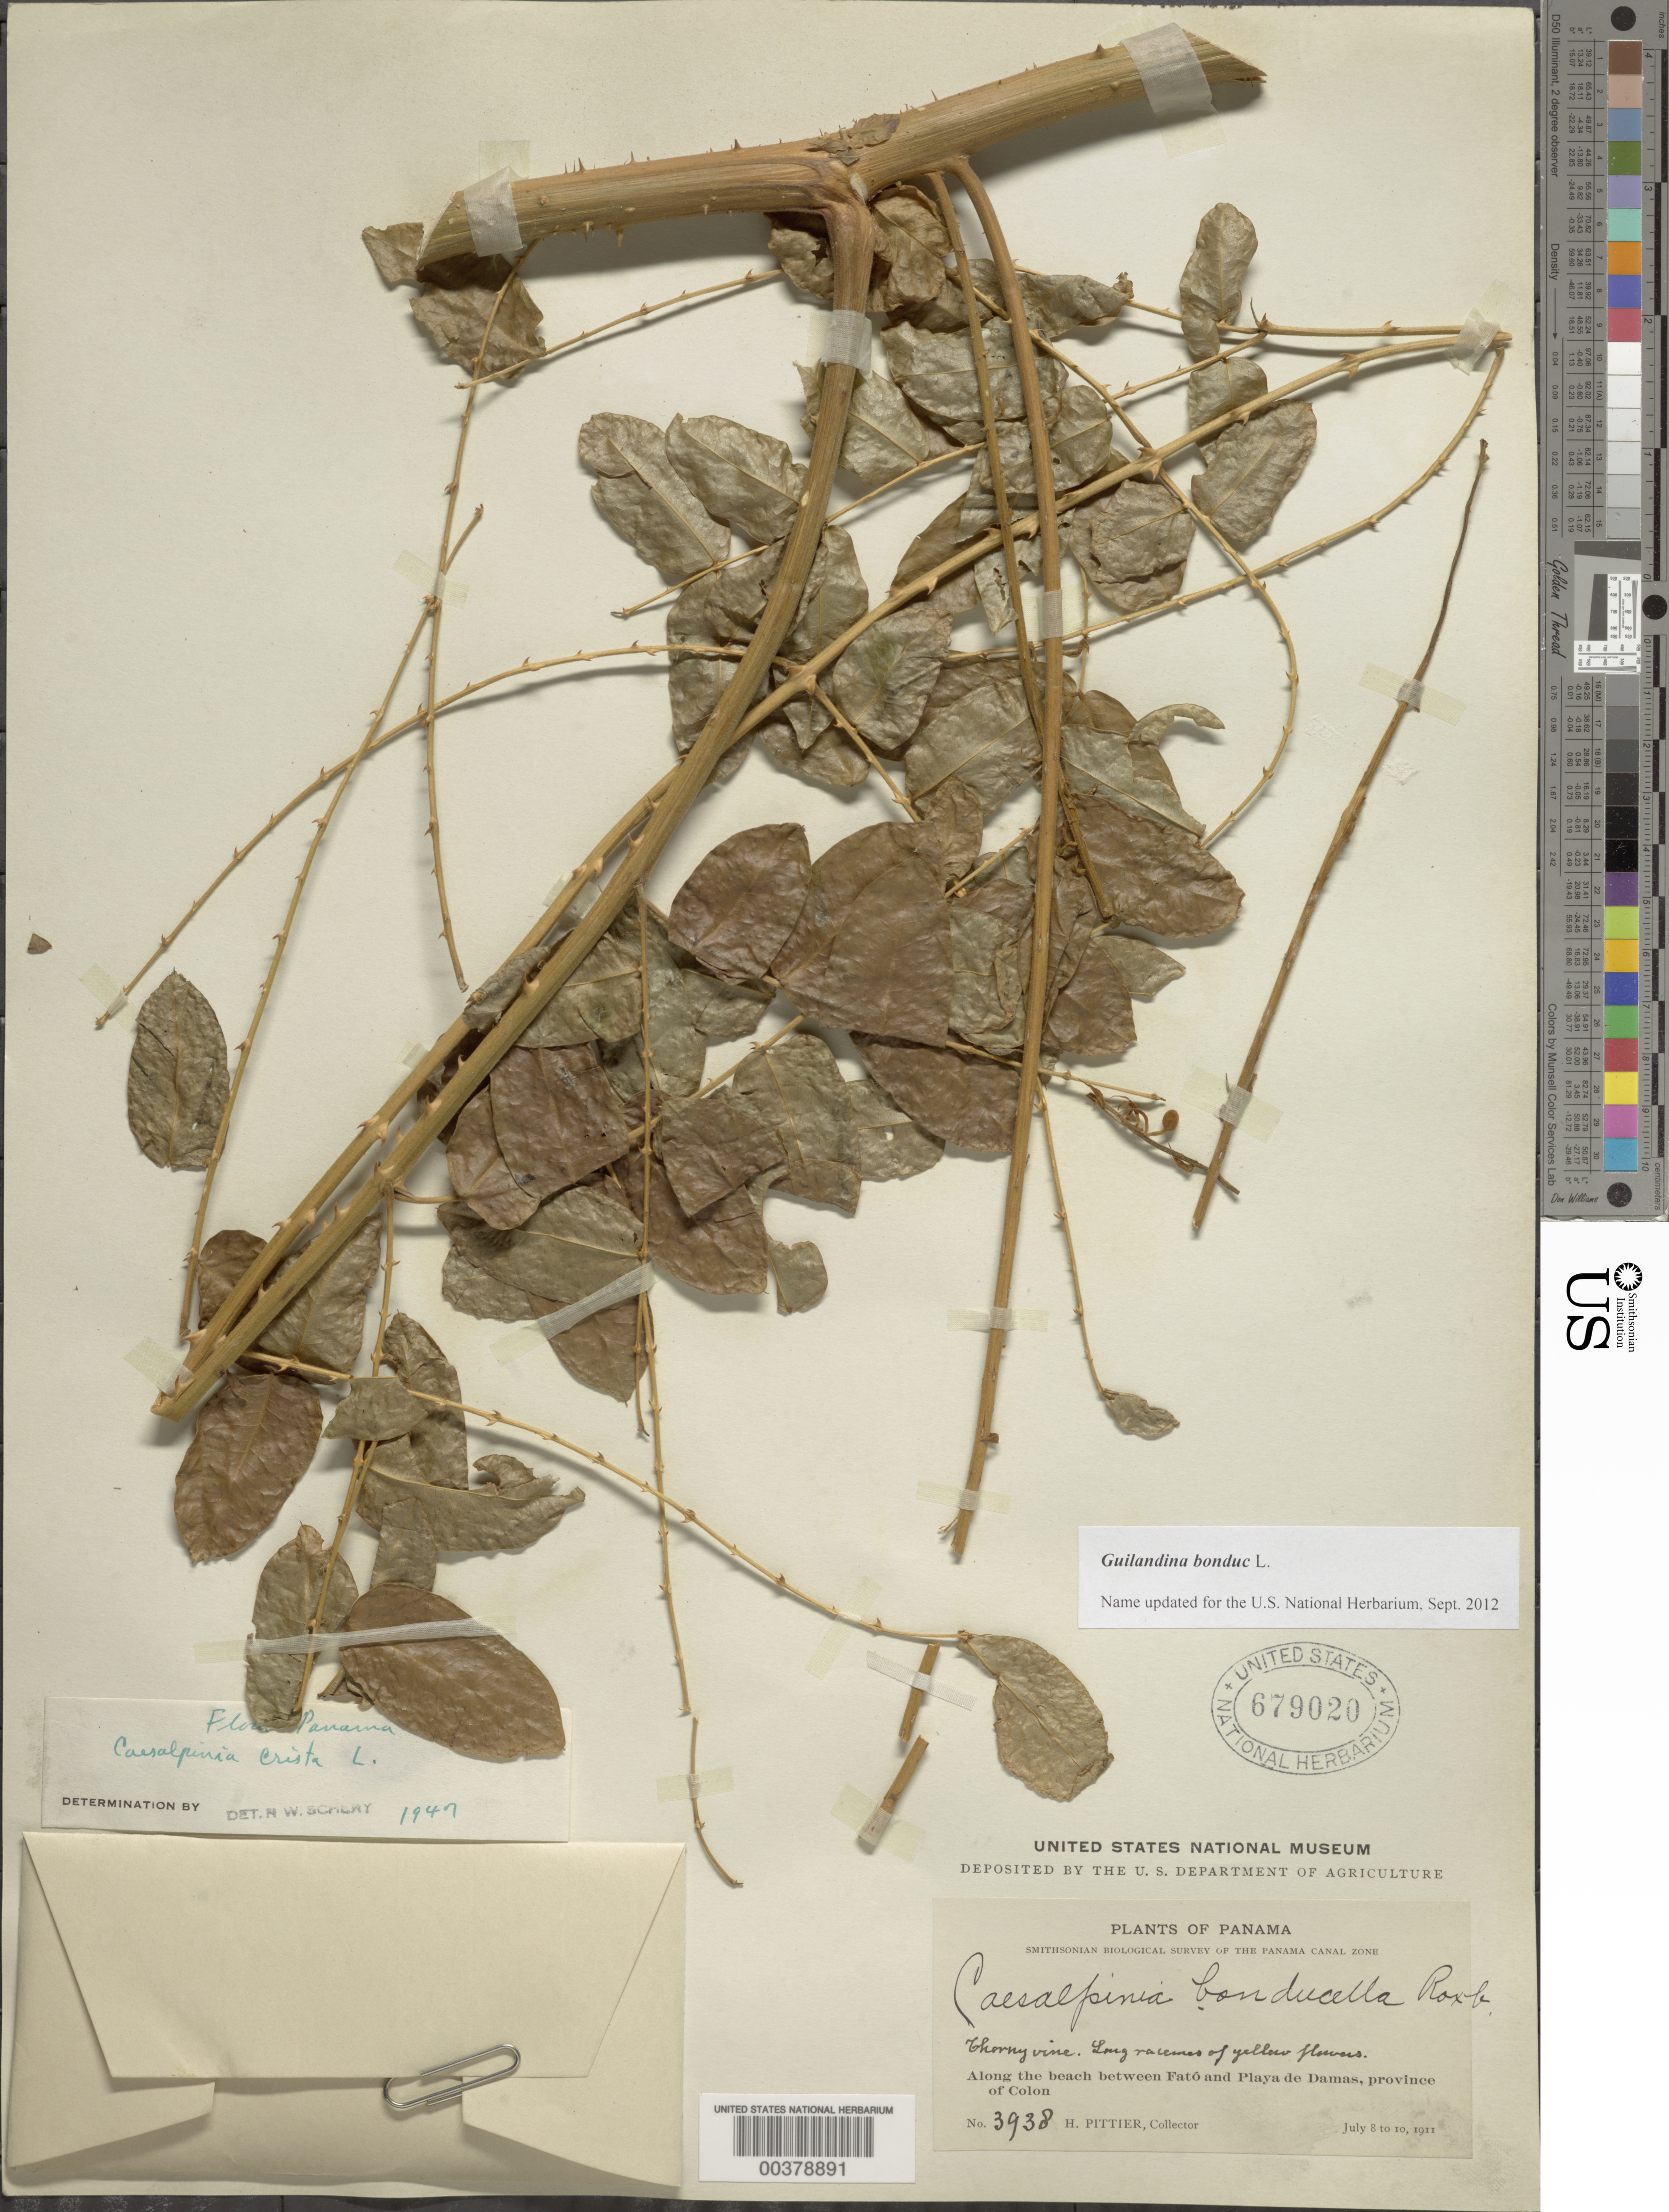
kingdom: Plantae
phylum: Tracheophyta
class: Magnoliopsida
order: Fabales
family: Fabaceae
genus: Guilandina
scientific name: Guilandina bonduc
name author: L.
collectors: H. F. Pittier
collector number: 3938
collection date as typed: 08 Jul 1911 to 10 Jul 1911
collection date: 1911-07-08/1911-07-10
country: Panama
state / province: Colón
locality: Along the beach between Fato and Playa de Damas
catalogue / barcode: US 679020